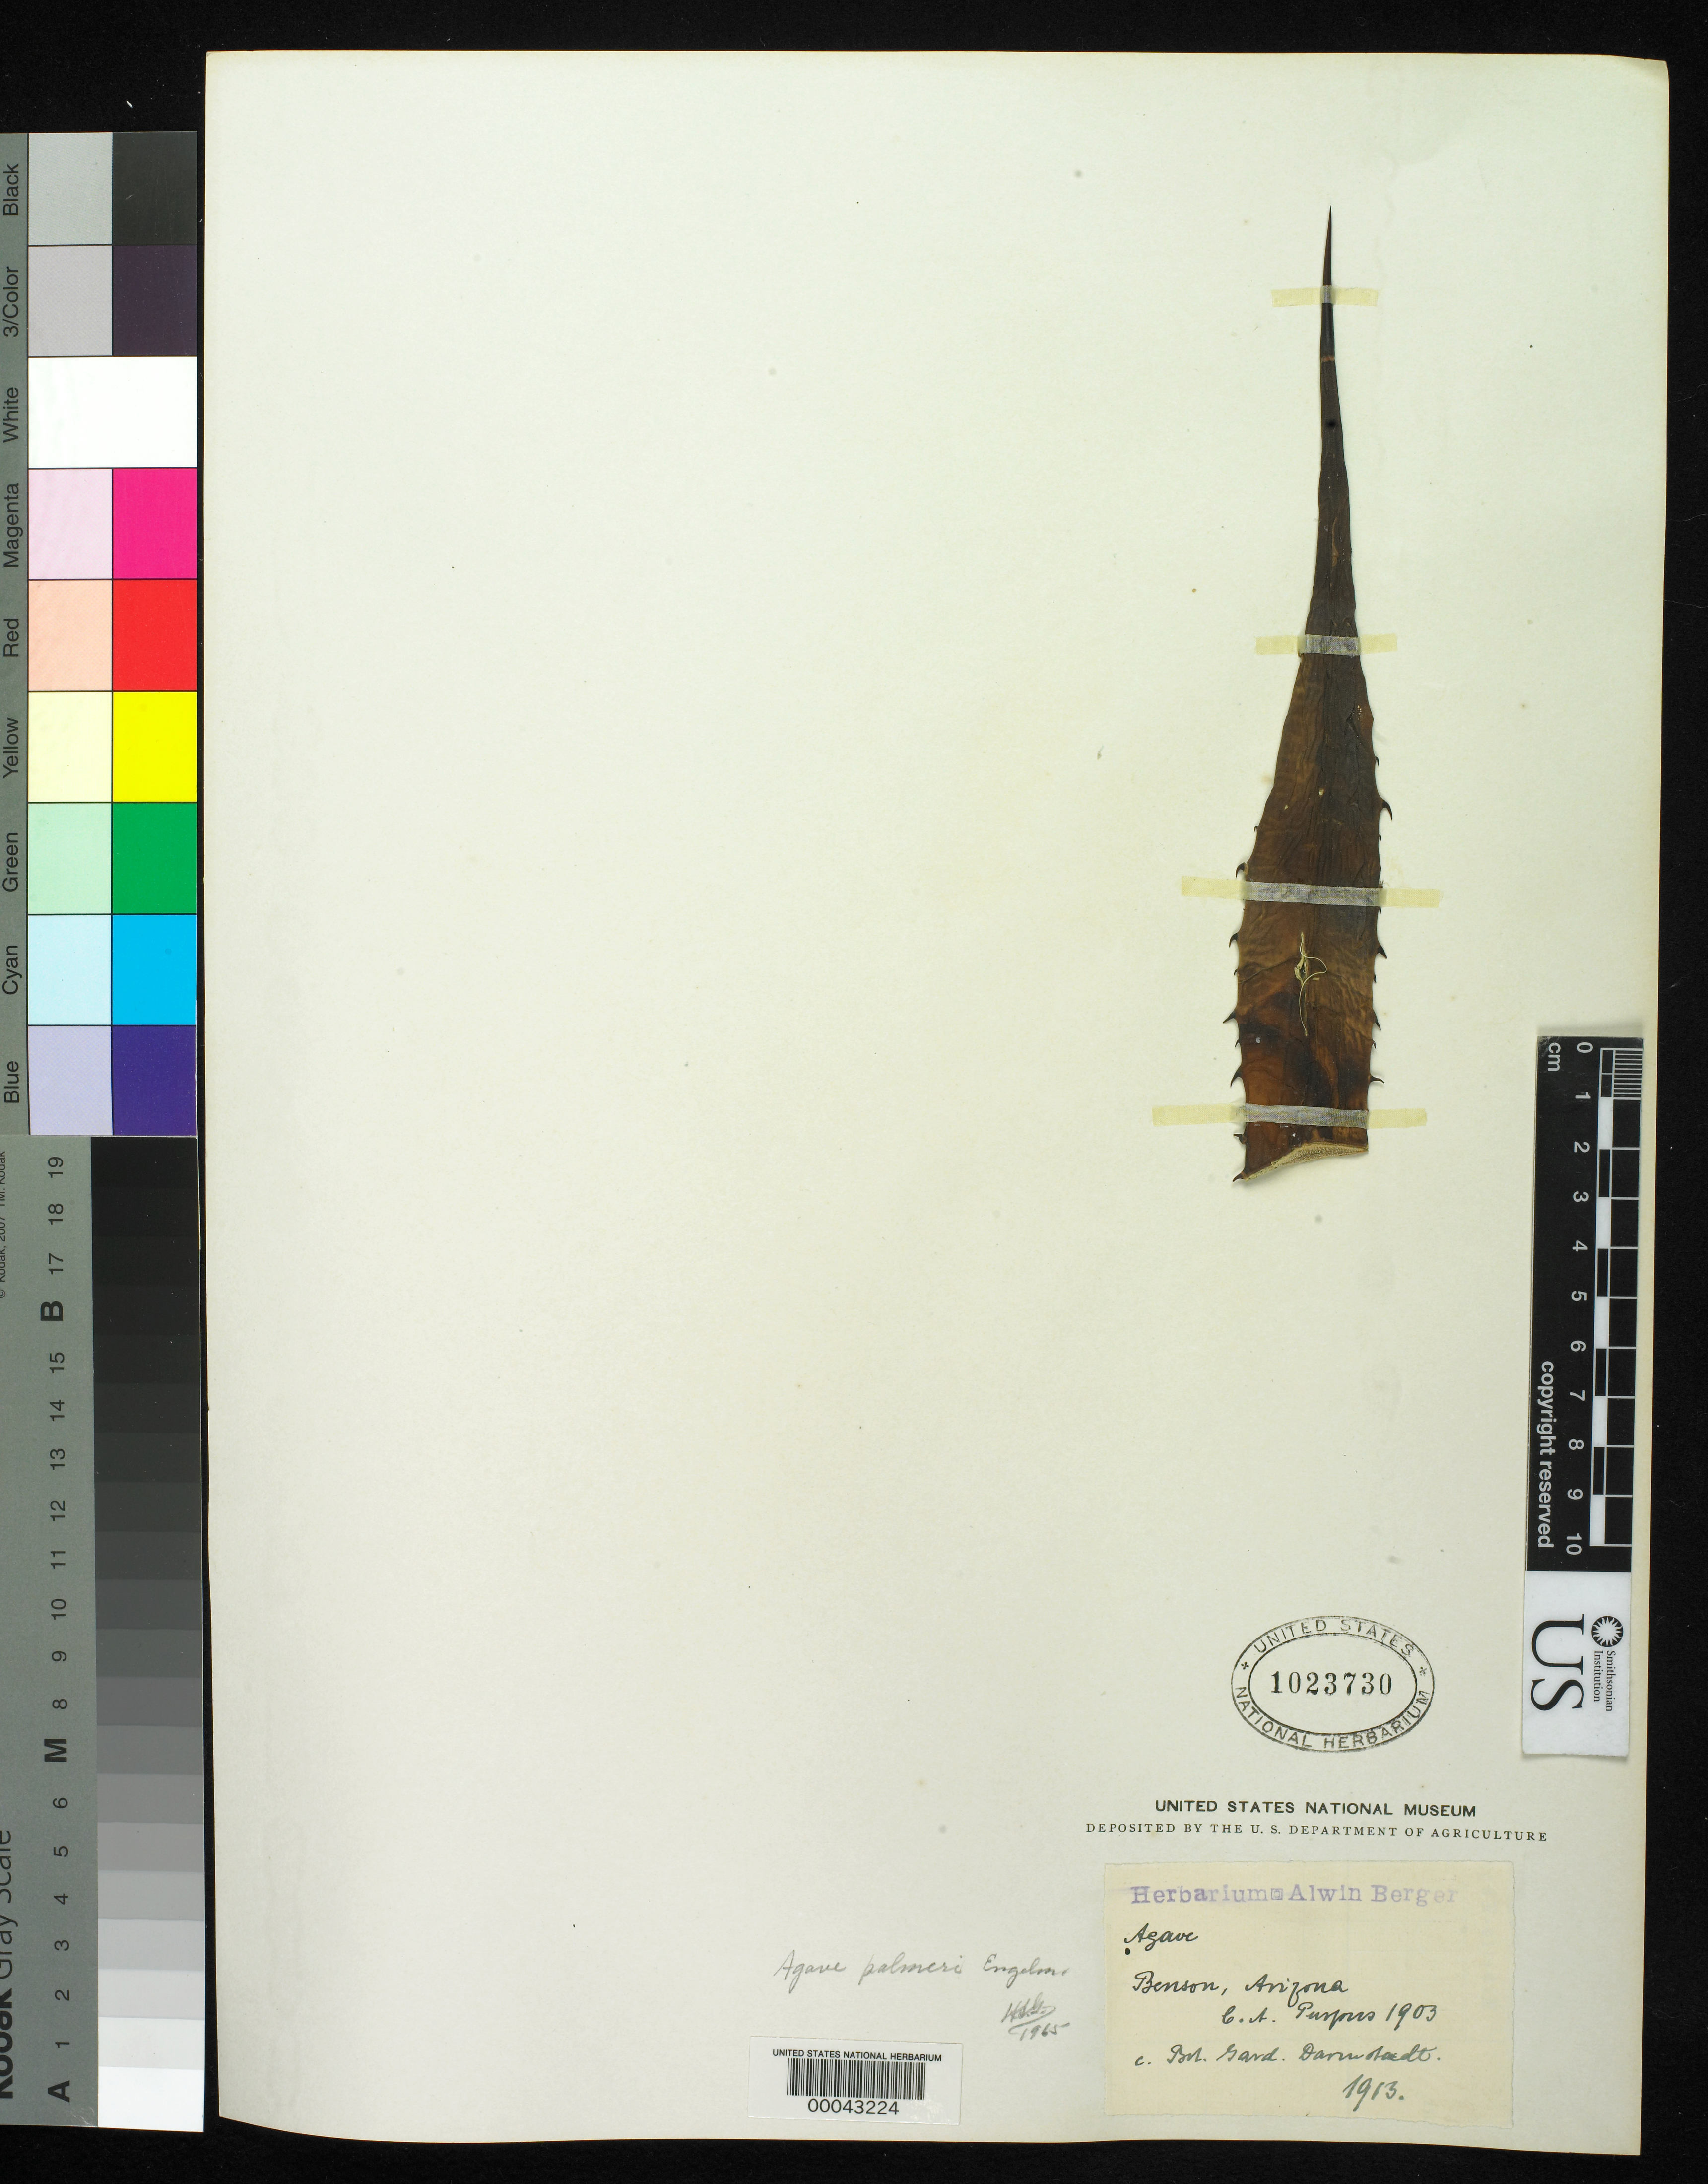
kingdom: Plantae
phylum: Tracheophyta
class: Liliopsida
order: Asparagales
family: Asparagaceae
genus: Agave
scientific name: Agave palmeri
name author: Engelm.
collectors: C. A. Purpus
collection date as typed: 1903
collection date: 1903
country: United States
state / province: Arizona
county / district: Cochise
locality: Benson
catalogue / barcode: US 1023730